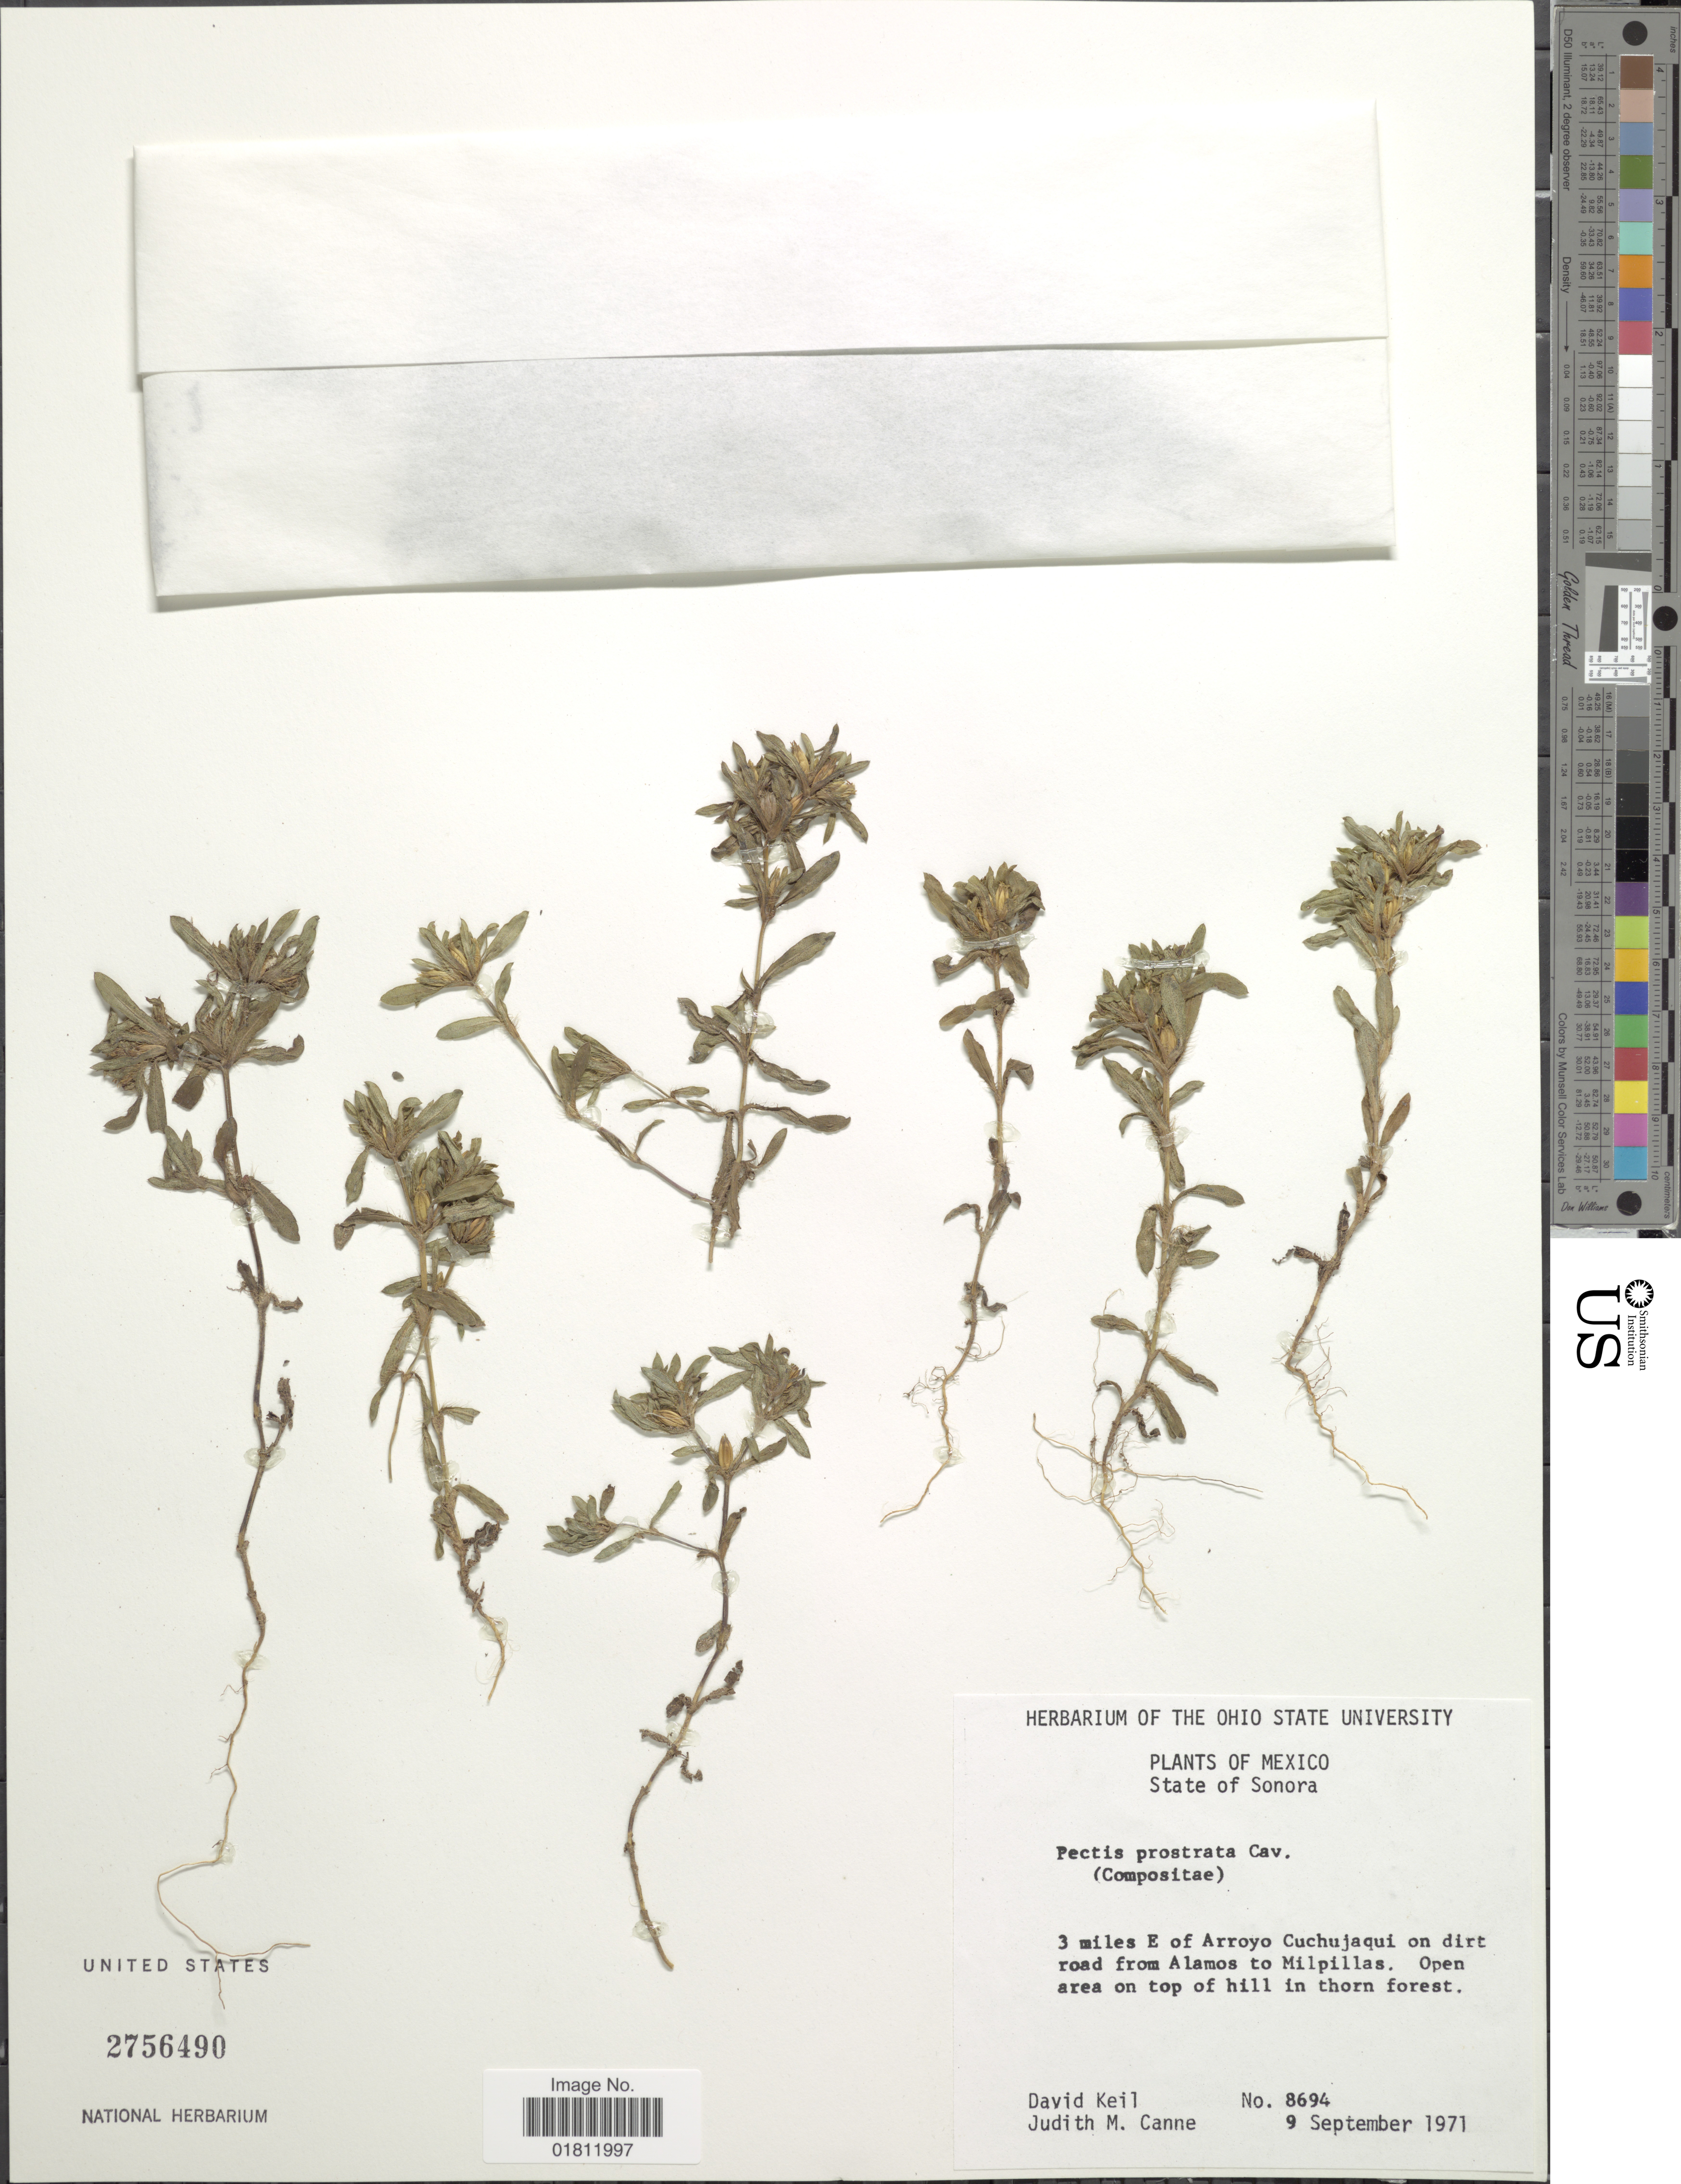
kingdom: Plantae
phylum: Tracheophyta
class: Magnoliopsida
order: Asterales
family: Asteraceae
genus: Pectis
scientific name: Pectis prostrata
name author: Cav.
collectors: D. J. Keil & J. M. Canne-Hilliker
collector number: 8694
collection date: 1971-09-09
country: Mexico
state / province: Sonora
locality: State of Sonora, 3 miles E of Arroyo Cuchujaqui on dirt road from Alamos to Milpillas.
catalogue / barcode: US 2756490